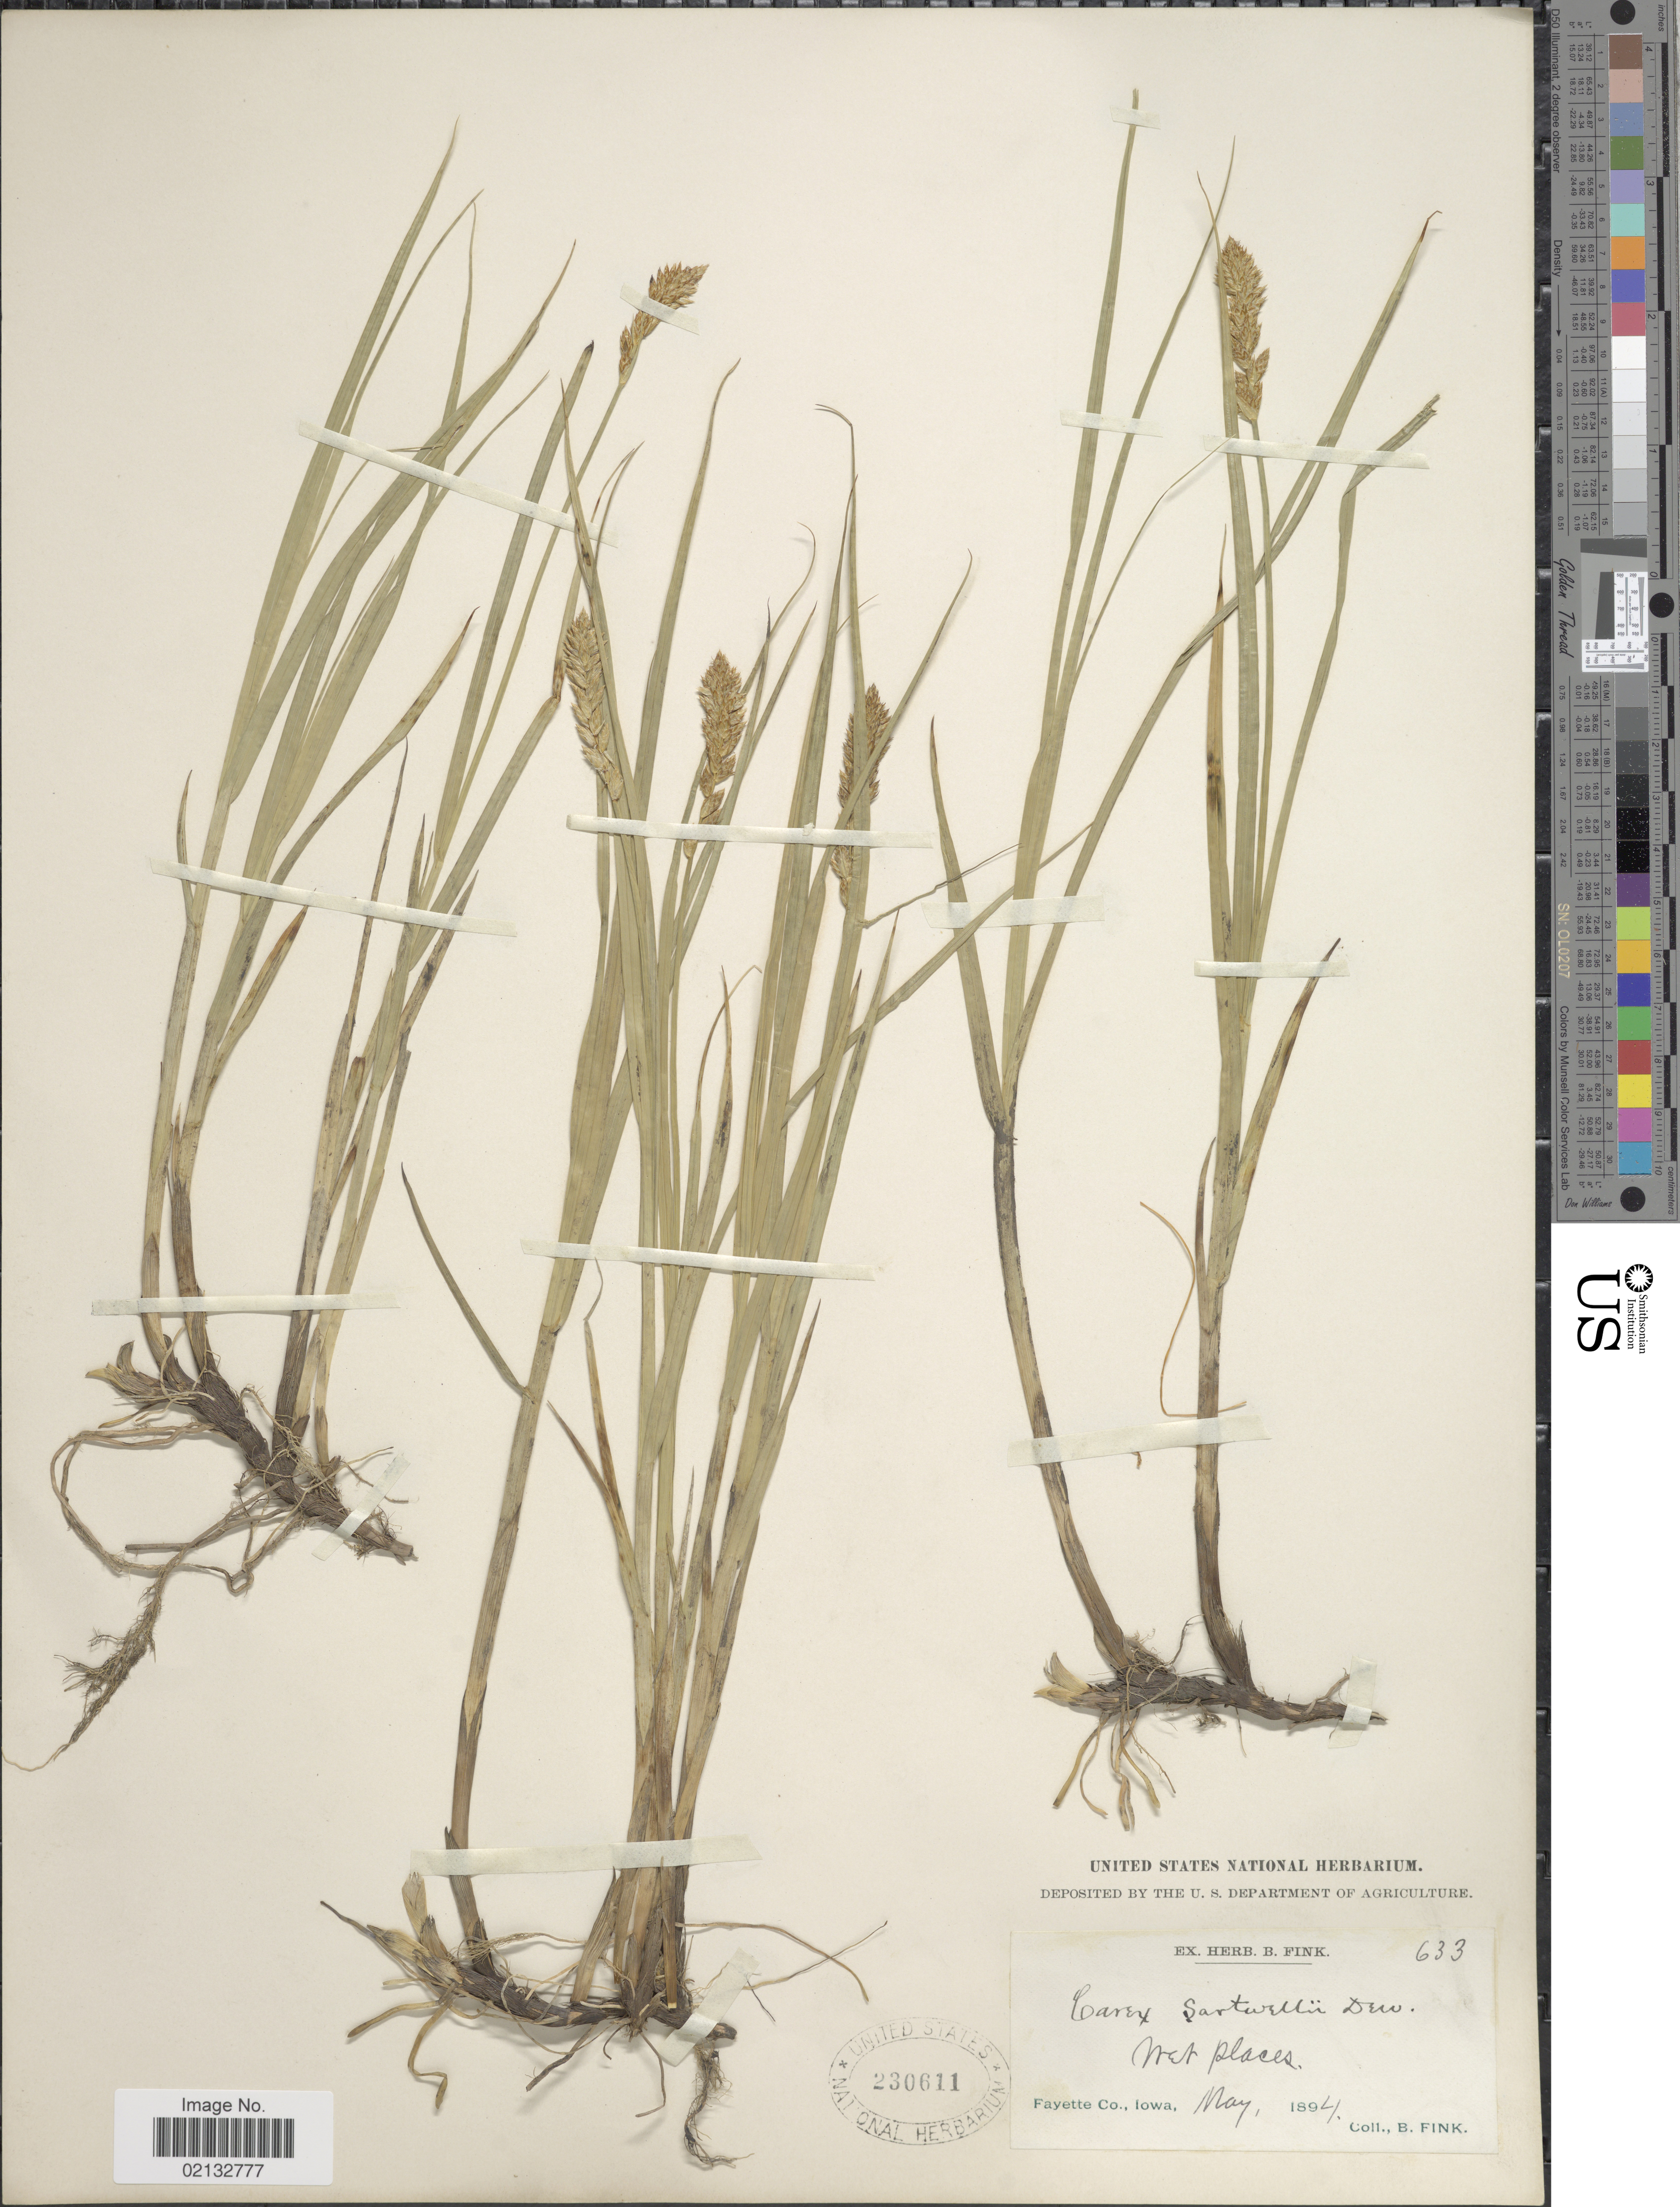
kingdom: Plantae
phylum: Tracheophyta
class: Liliopsida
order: Poales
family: Cyperaceae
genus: Carex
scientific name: Carex sartwellii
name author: Dewey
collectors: B. Fink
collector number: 633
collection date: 1894-05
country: United States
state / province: Iowa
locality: Fayette Co.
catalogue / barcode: US 230611